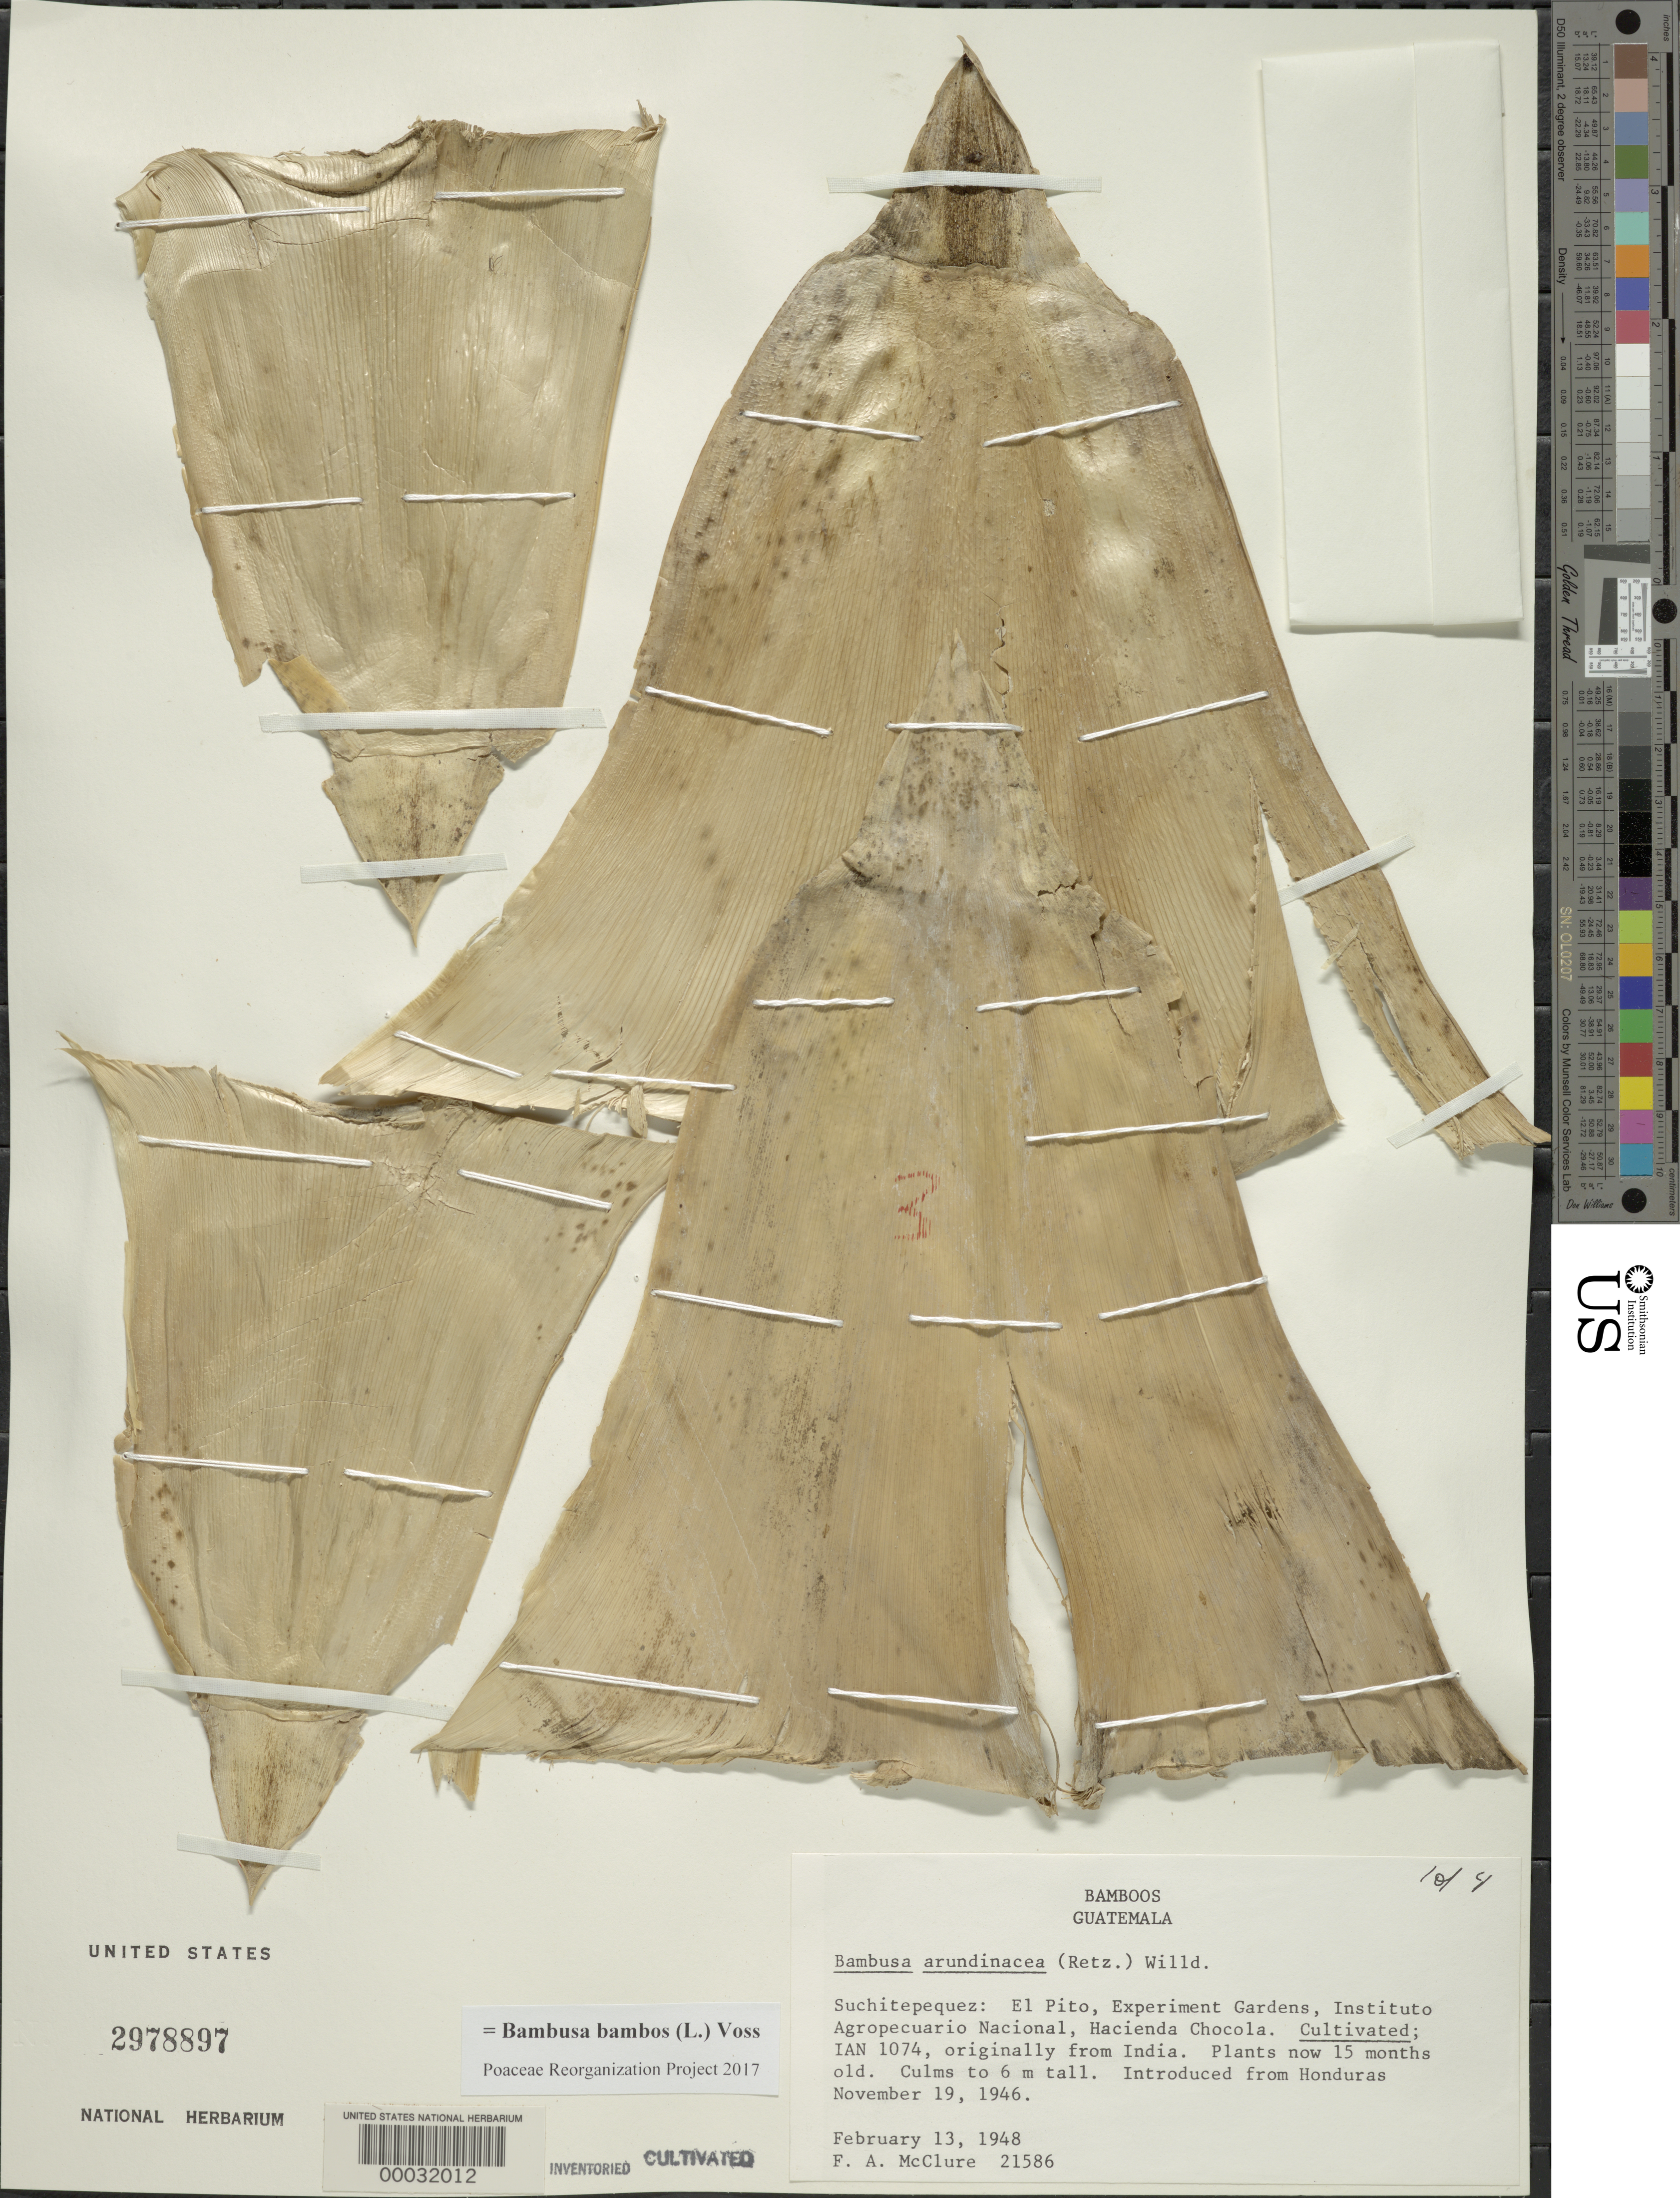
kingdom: Plantae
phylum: Tracheophyta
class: Liliopsida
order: Poales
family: Poaceae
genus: Bambusa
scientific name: Bambusa bambos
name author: (L.) Voss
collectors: F. A. McClure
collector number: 21586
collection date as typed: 13 Feb 1948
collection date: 1948-02-13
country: Guatemala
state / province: Suchitepéquez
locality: El Pito, Exp. Gardens, Instituto Agropecuario Nacional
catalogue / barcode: US 2978897